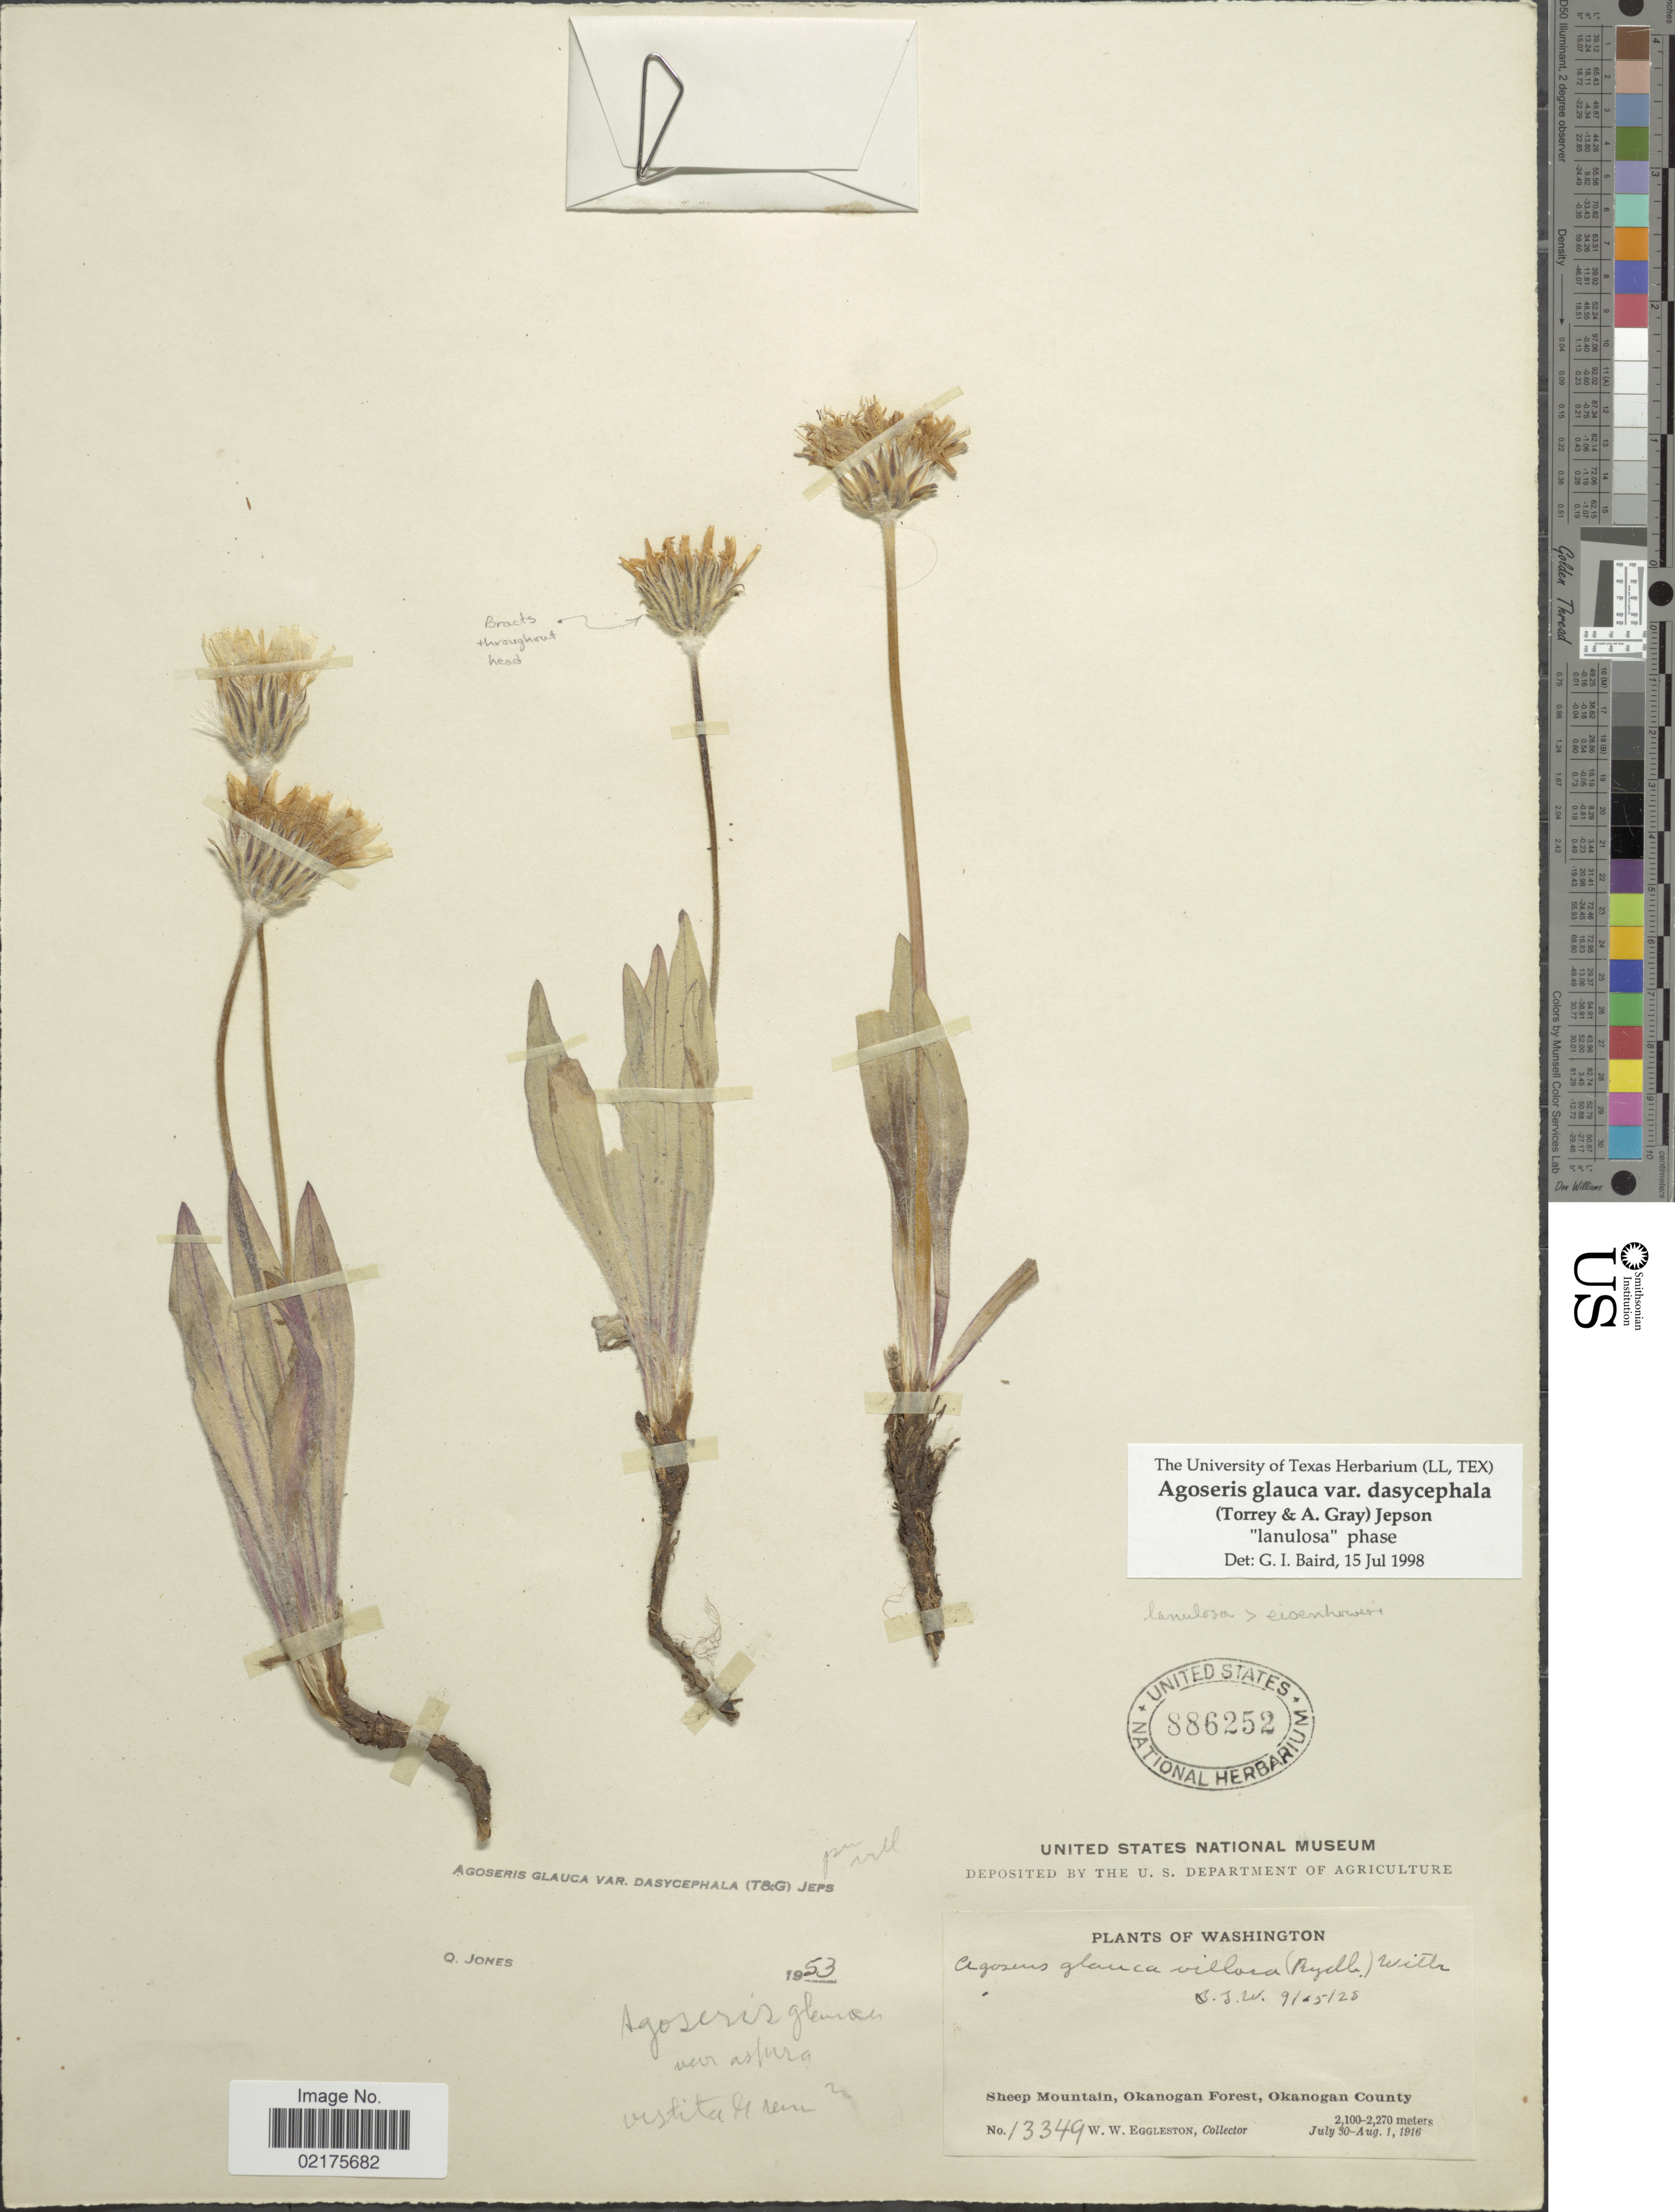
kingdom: Plantae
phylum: Tracheophyta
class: Magnoliopsida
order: Asterales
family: Asteraceae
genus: Agoseris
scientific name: Agoseris glauca var. dasycephala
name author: (Torr. & A. Gray) Jeps.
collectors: W. W. Eggleston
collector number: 13349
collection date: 1916-07-30/1916-08-01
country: United States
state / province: Washington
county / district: Okanogan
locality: Sheep Mountain, Okanogan Forest, Okanogan County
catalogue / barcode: US 886252